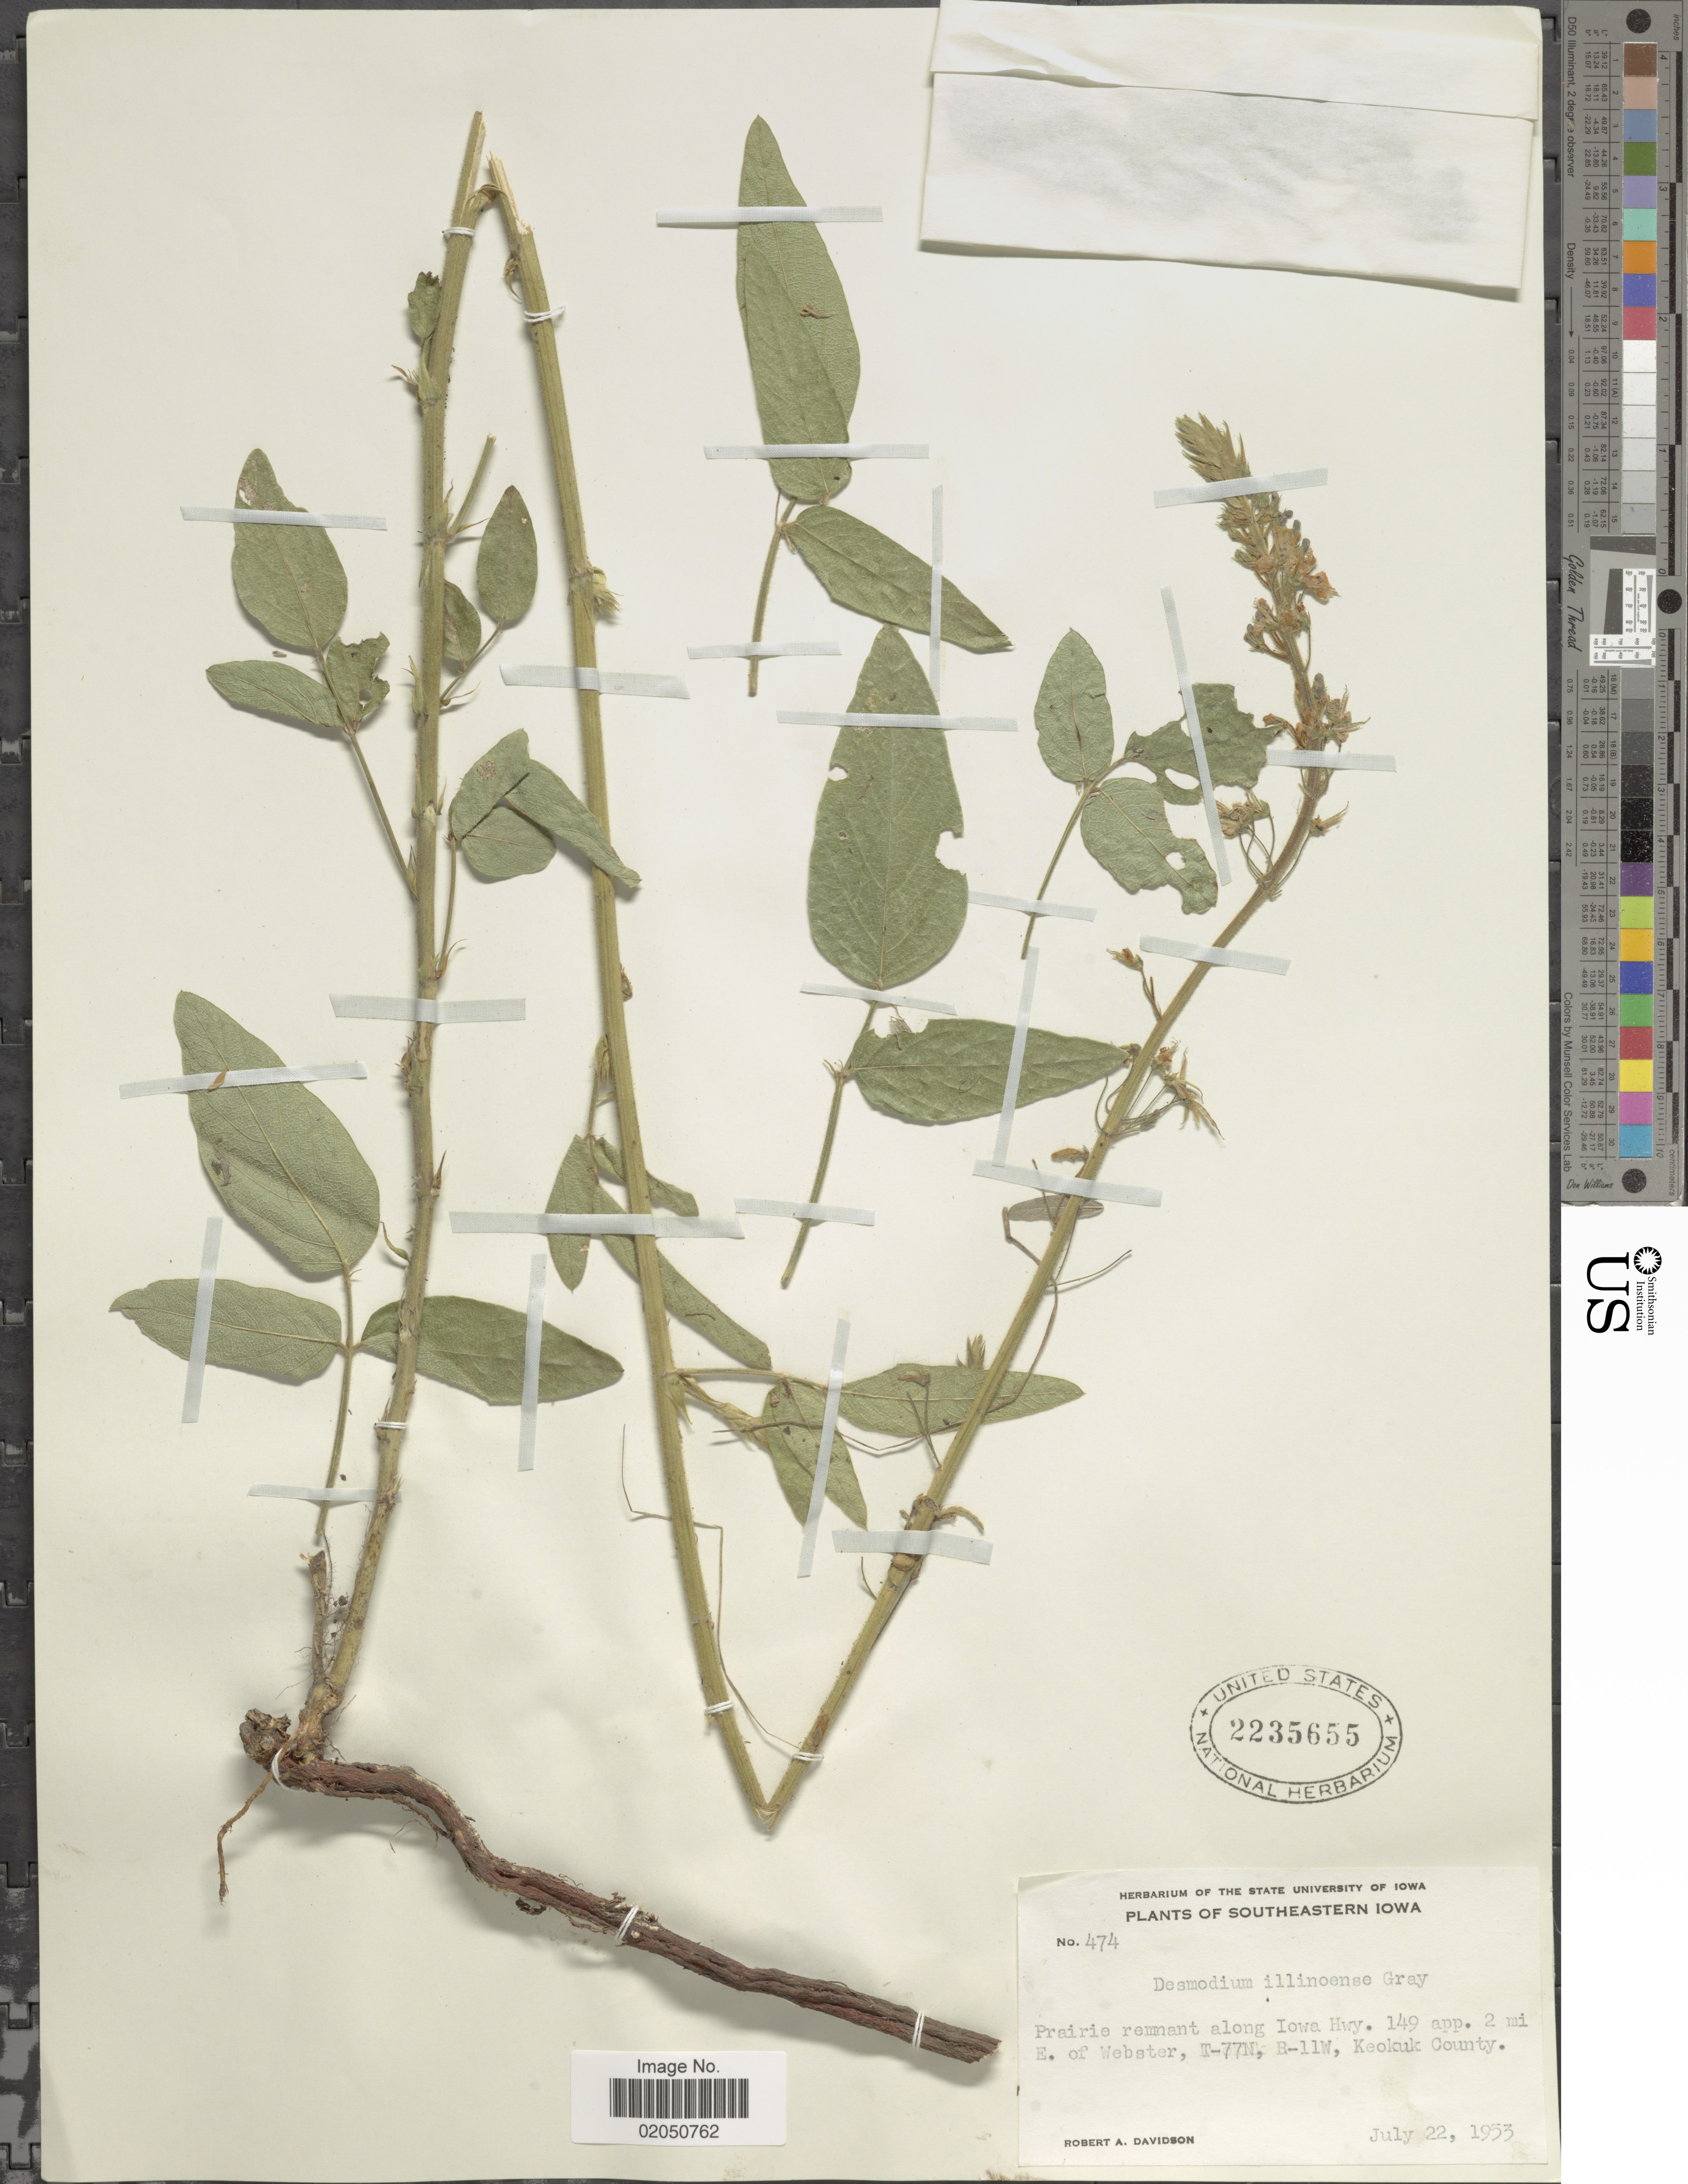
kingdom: Plantae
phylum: Tracheophyta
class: Magnoliopsida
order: Fabales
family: Fabaceae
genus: Desmodium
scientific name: Desmodium illinoense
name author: A. Gray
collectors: R. A. Davidson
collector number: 474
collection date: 1953-07-22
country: United States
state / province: Iowa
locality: Southeastern Iowa, Prairie remnant along Iowa Hwy. 149 app. 2 mi E. of Webster, T-77N, R-11W, Keokuk County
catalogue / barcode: US 2235655